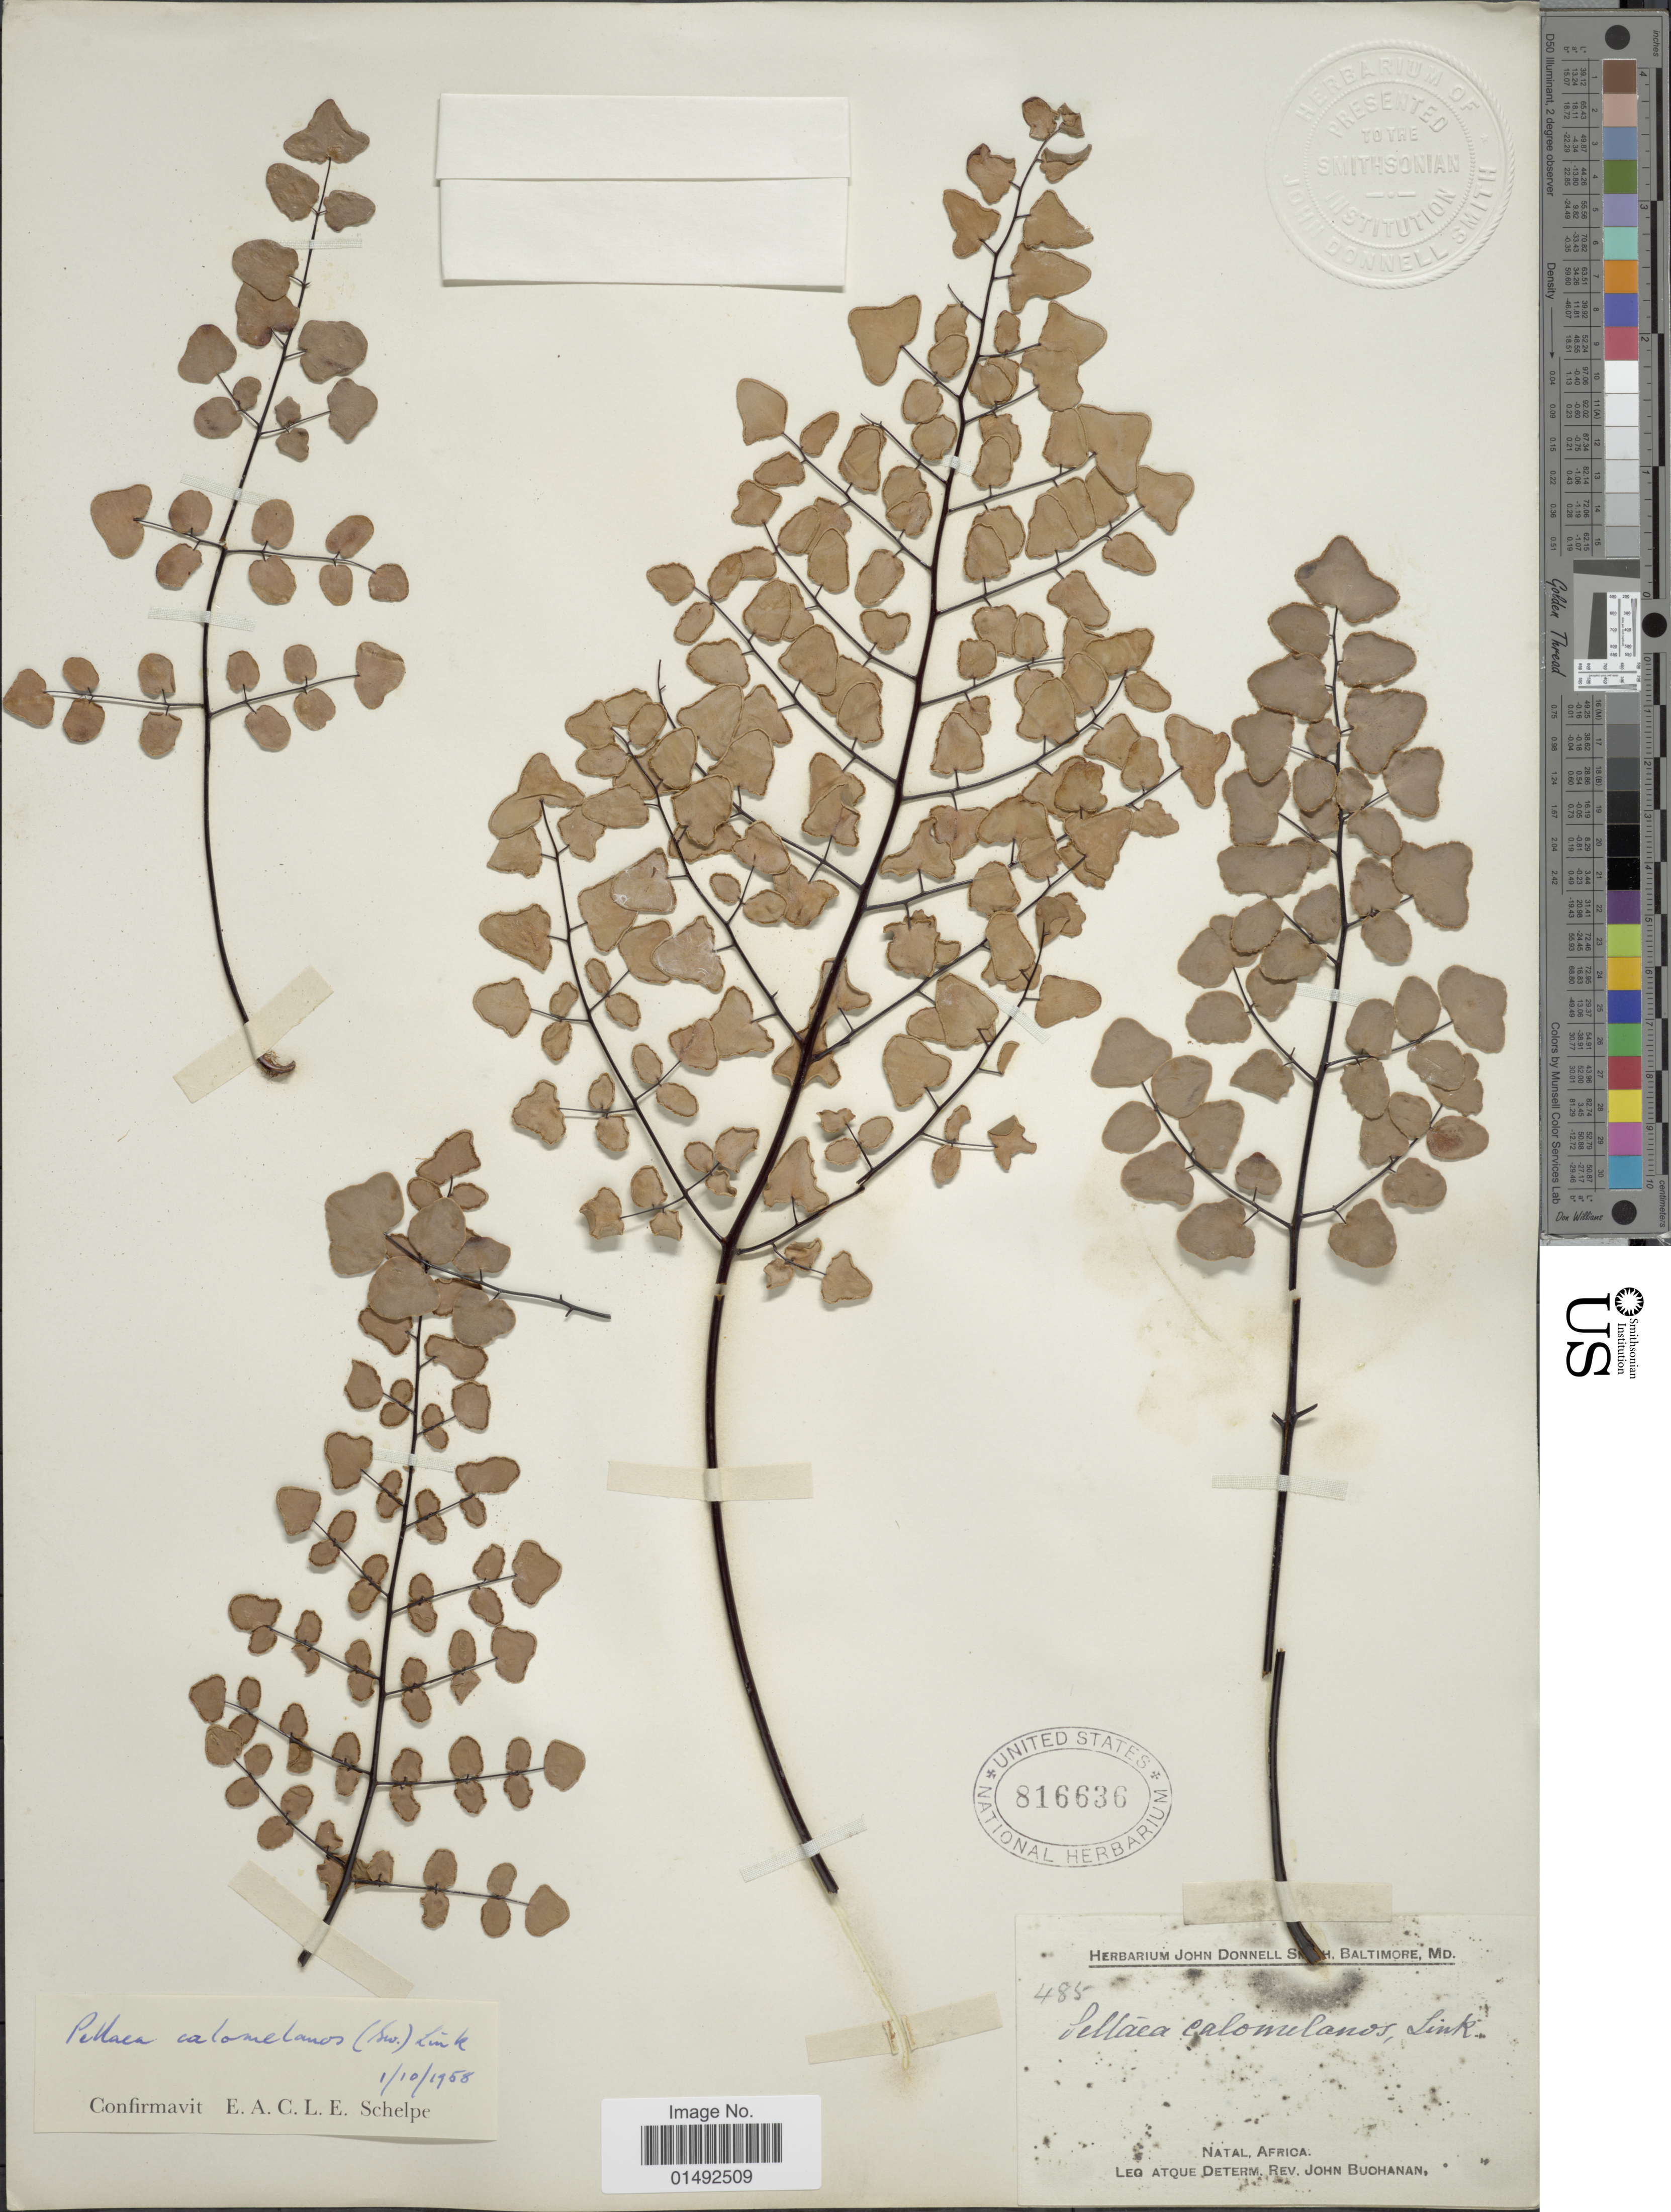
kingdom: Plantae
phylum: Tracheophyta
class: Polypodiopsida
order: Polypodiales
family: Pteridaceae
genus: Pellaea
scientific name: Pellaea calomelanos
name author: (Sw.) Link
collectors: J. Buchanan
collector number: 485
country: South Africa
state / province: KwaZulu-Natal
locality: Natal, Africa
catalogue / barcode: US 816636